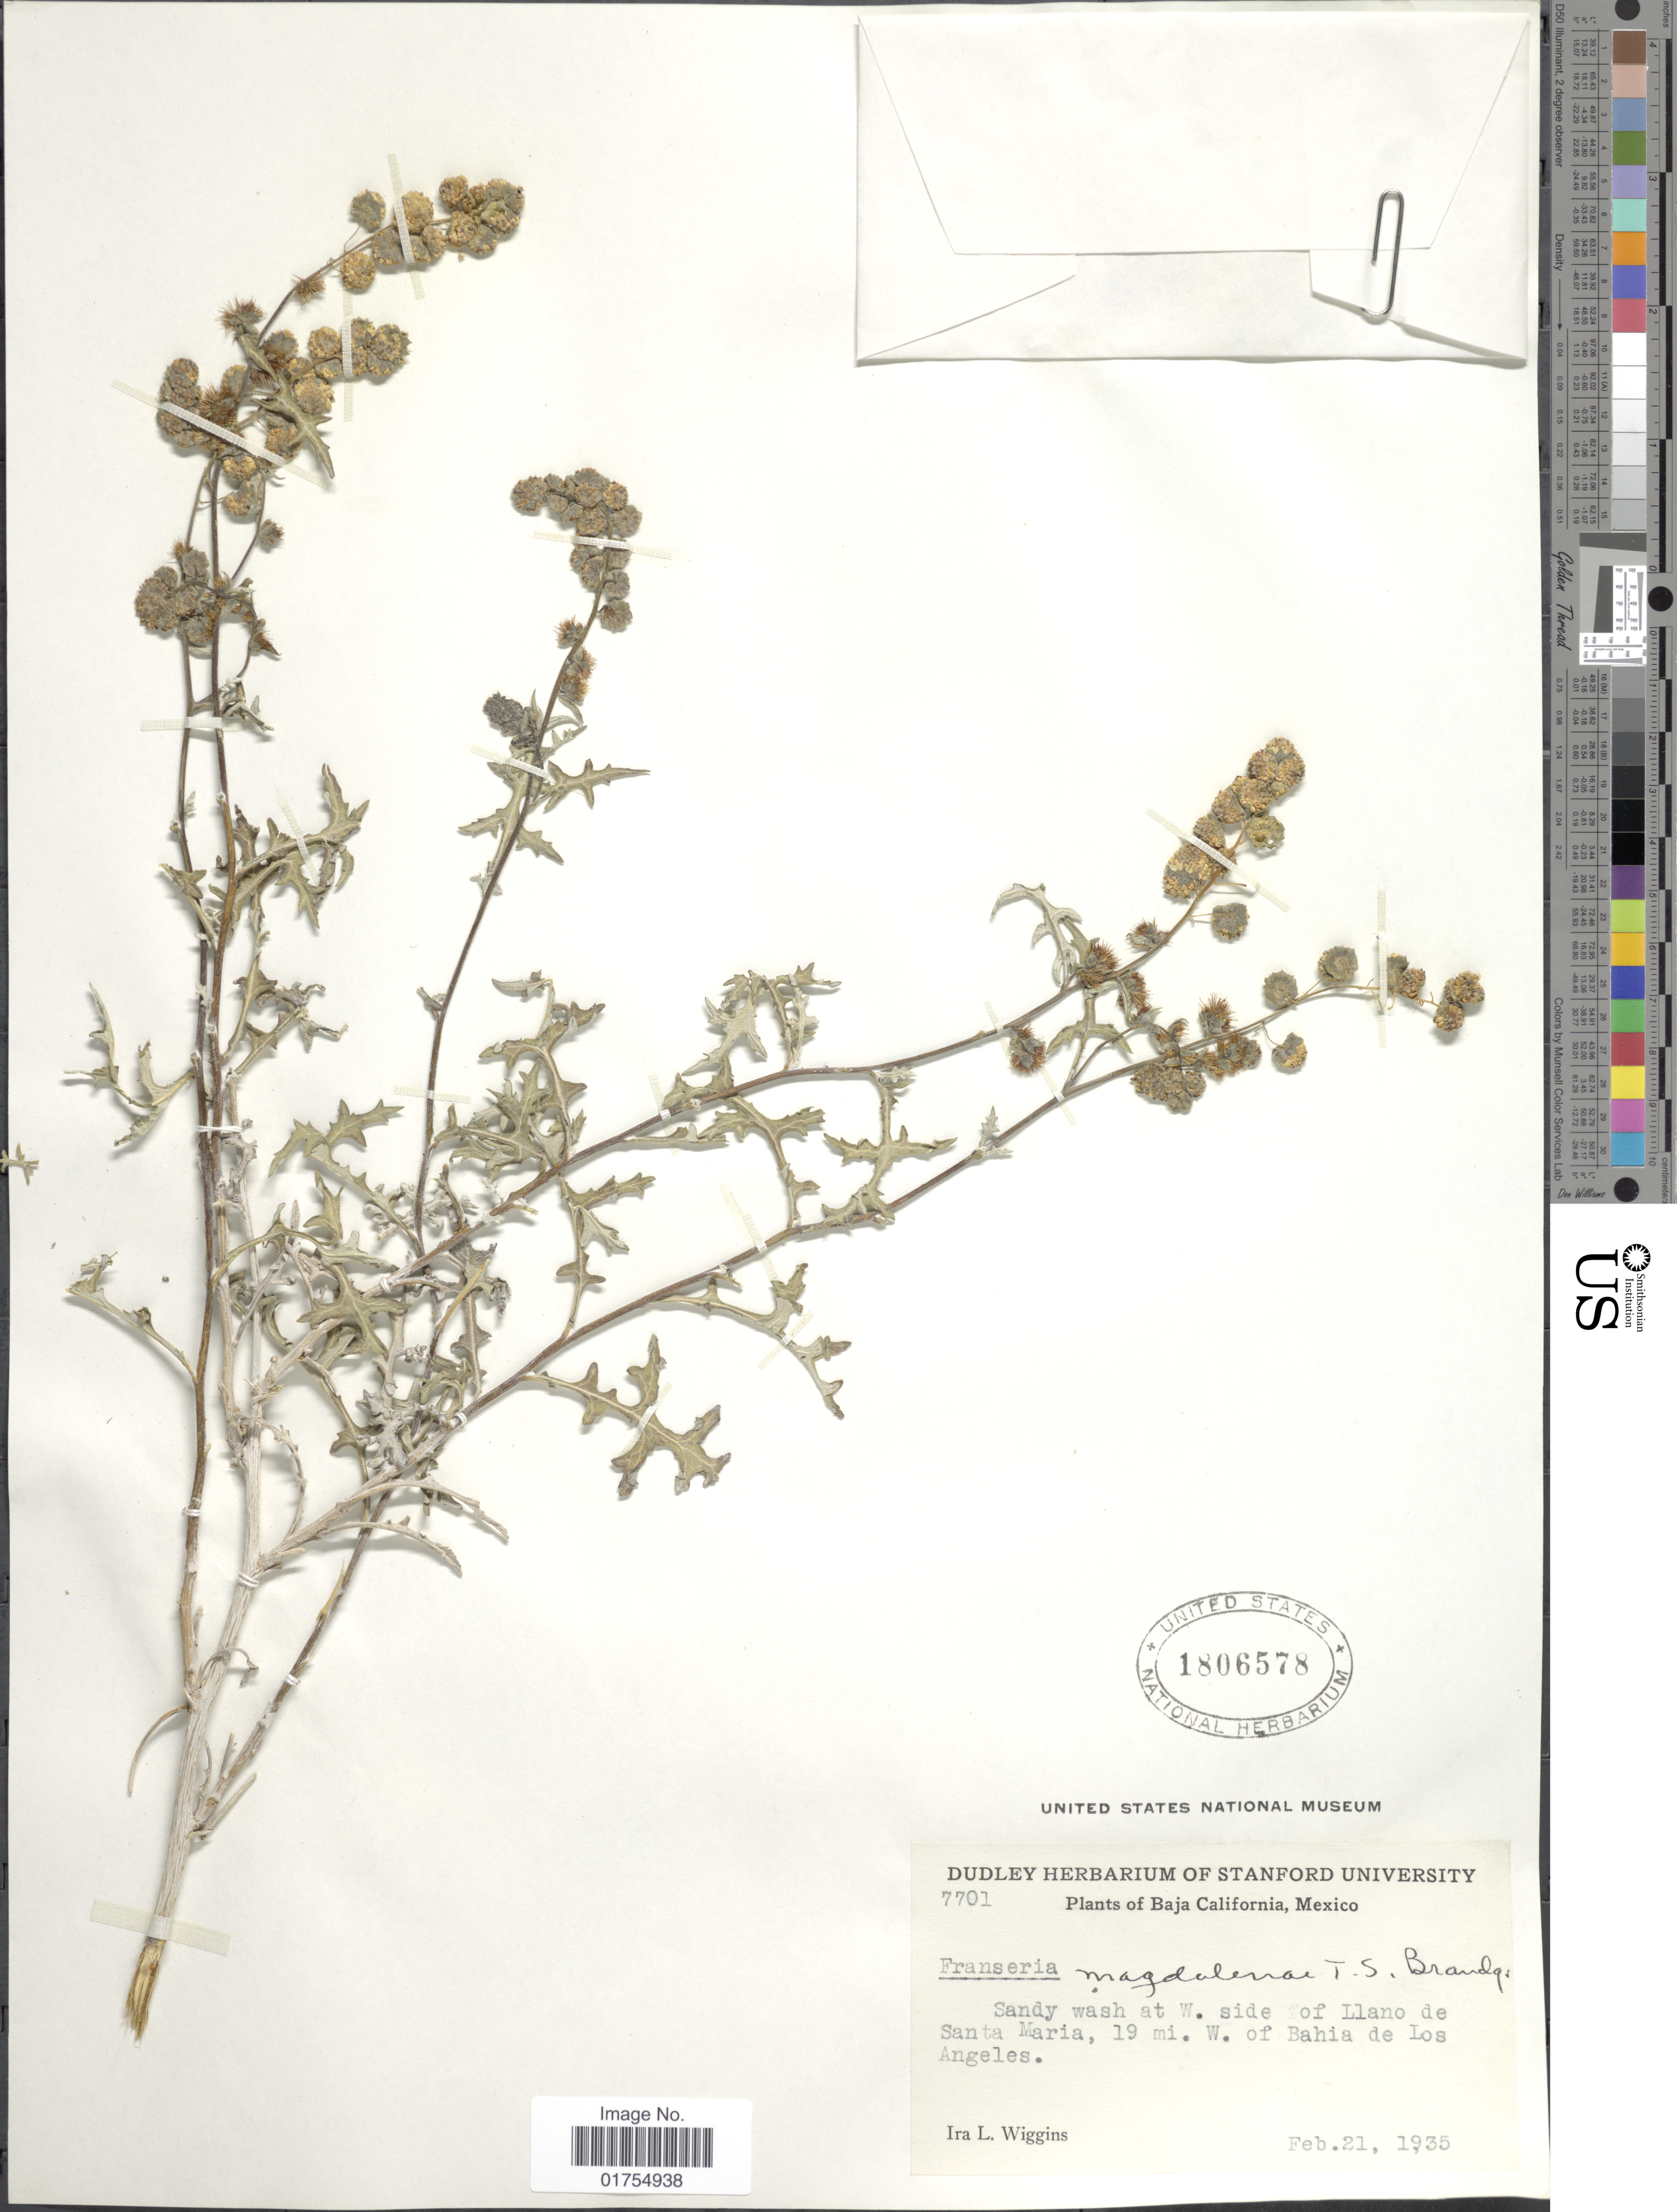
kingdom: Plantae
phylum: Tracheophyta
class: Magnoliopsida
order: Asterales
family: Asteraceae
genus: Franseria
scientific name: Franseria magdalenae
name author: Brandegee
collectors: I. L. Wiggins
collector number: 7701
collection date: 1935-02-21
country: Mexico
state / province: Baja California Norte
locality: W side of Llano de Santa Maria, 19 mi. W. of Bahia de Los Angeles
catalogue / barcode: US 1806578